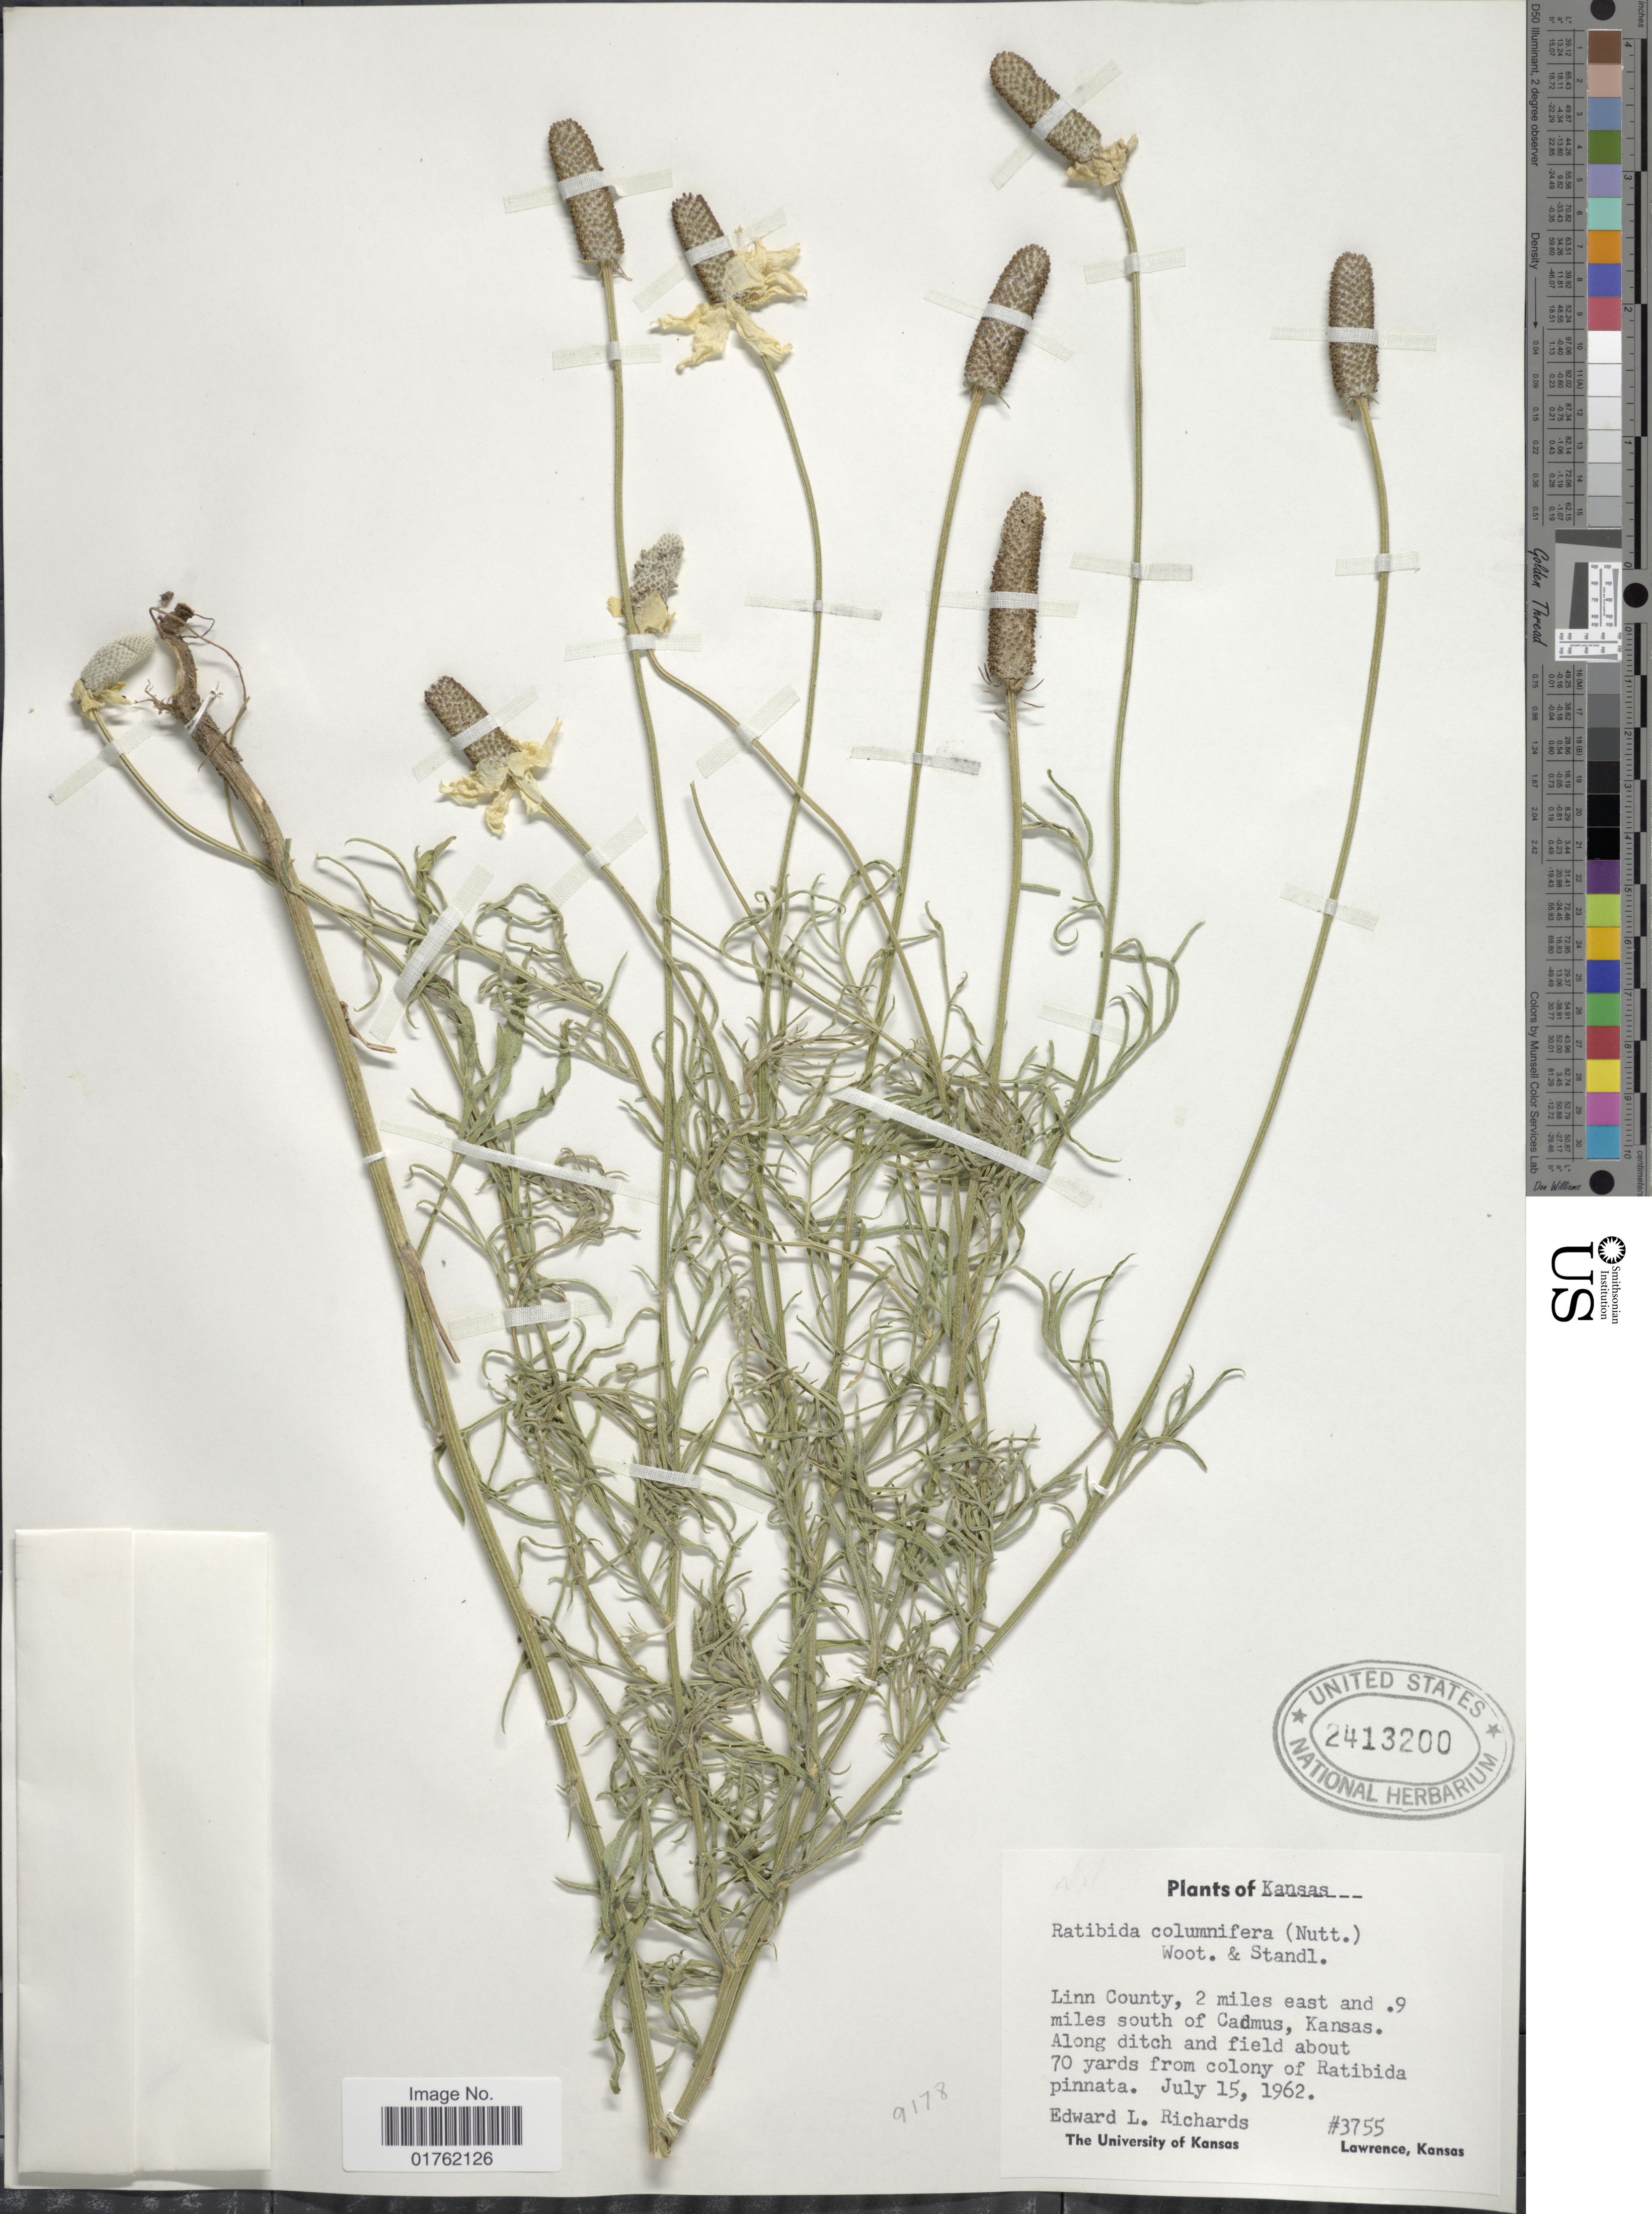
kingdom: Plantae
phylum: Tracheophyta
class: Magnoliopsida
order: Asterales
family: Asteraceae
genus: Ratibida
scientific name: Ratibida columnaris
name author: (Pursh) D. Don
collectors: E. Richards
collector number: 3755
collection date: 1962-07-15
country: United States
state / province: Kansas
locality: Linn County, 2 miles east and 9 miles south of Cadmus, Kansas. Along ditch and field about 70 yards from colony of Ratibida pinnata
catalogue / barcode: US 2413200